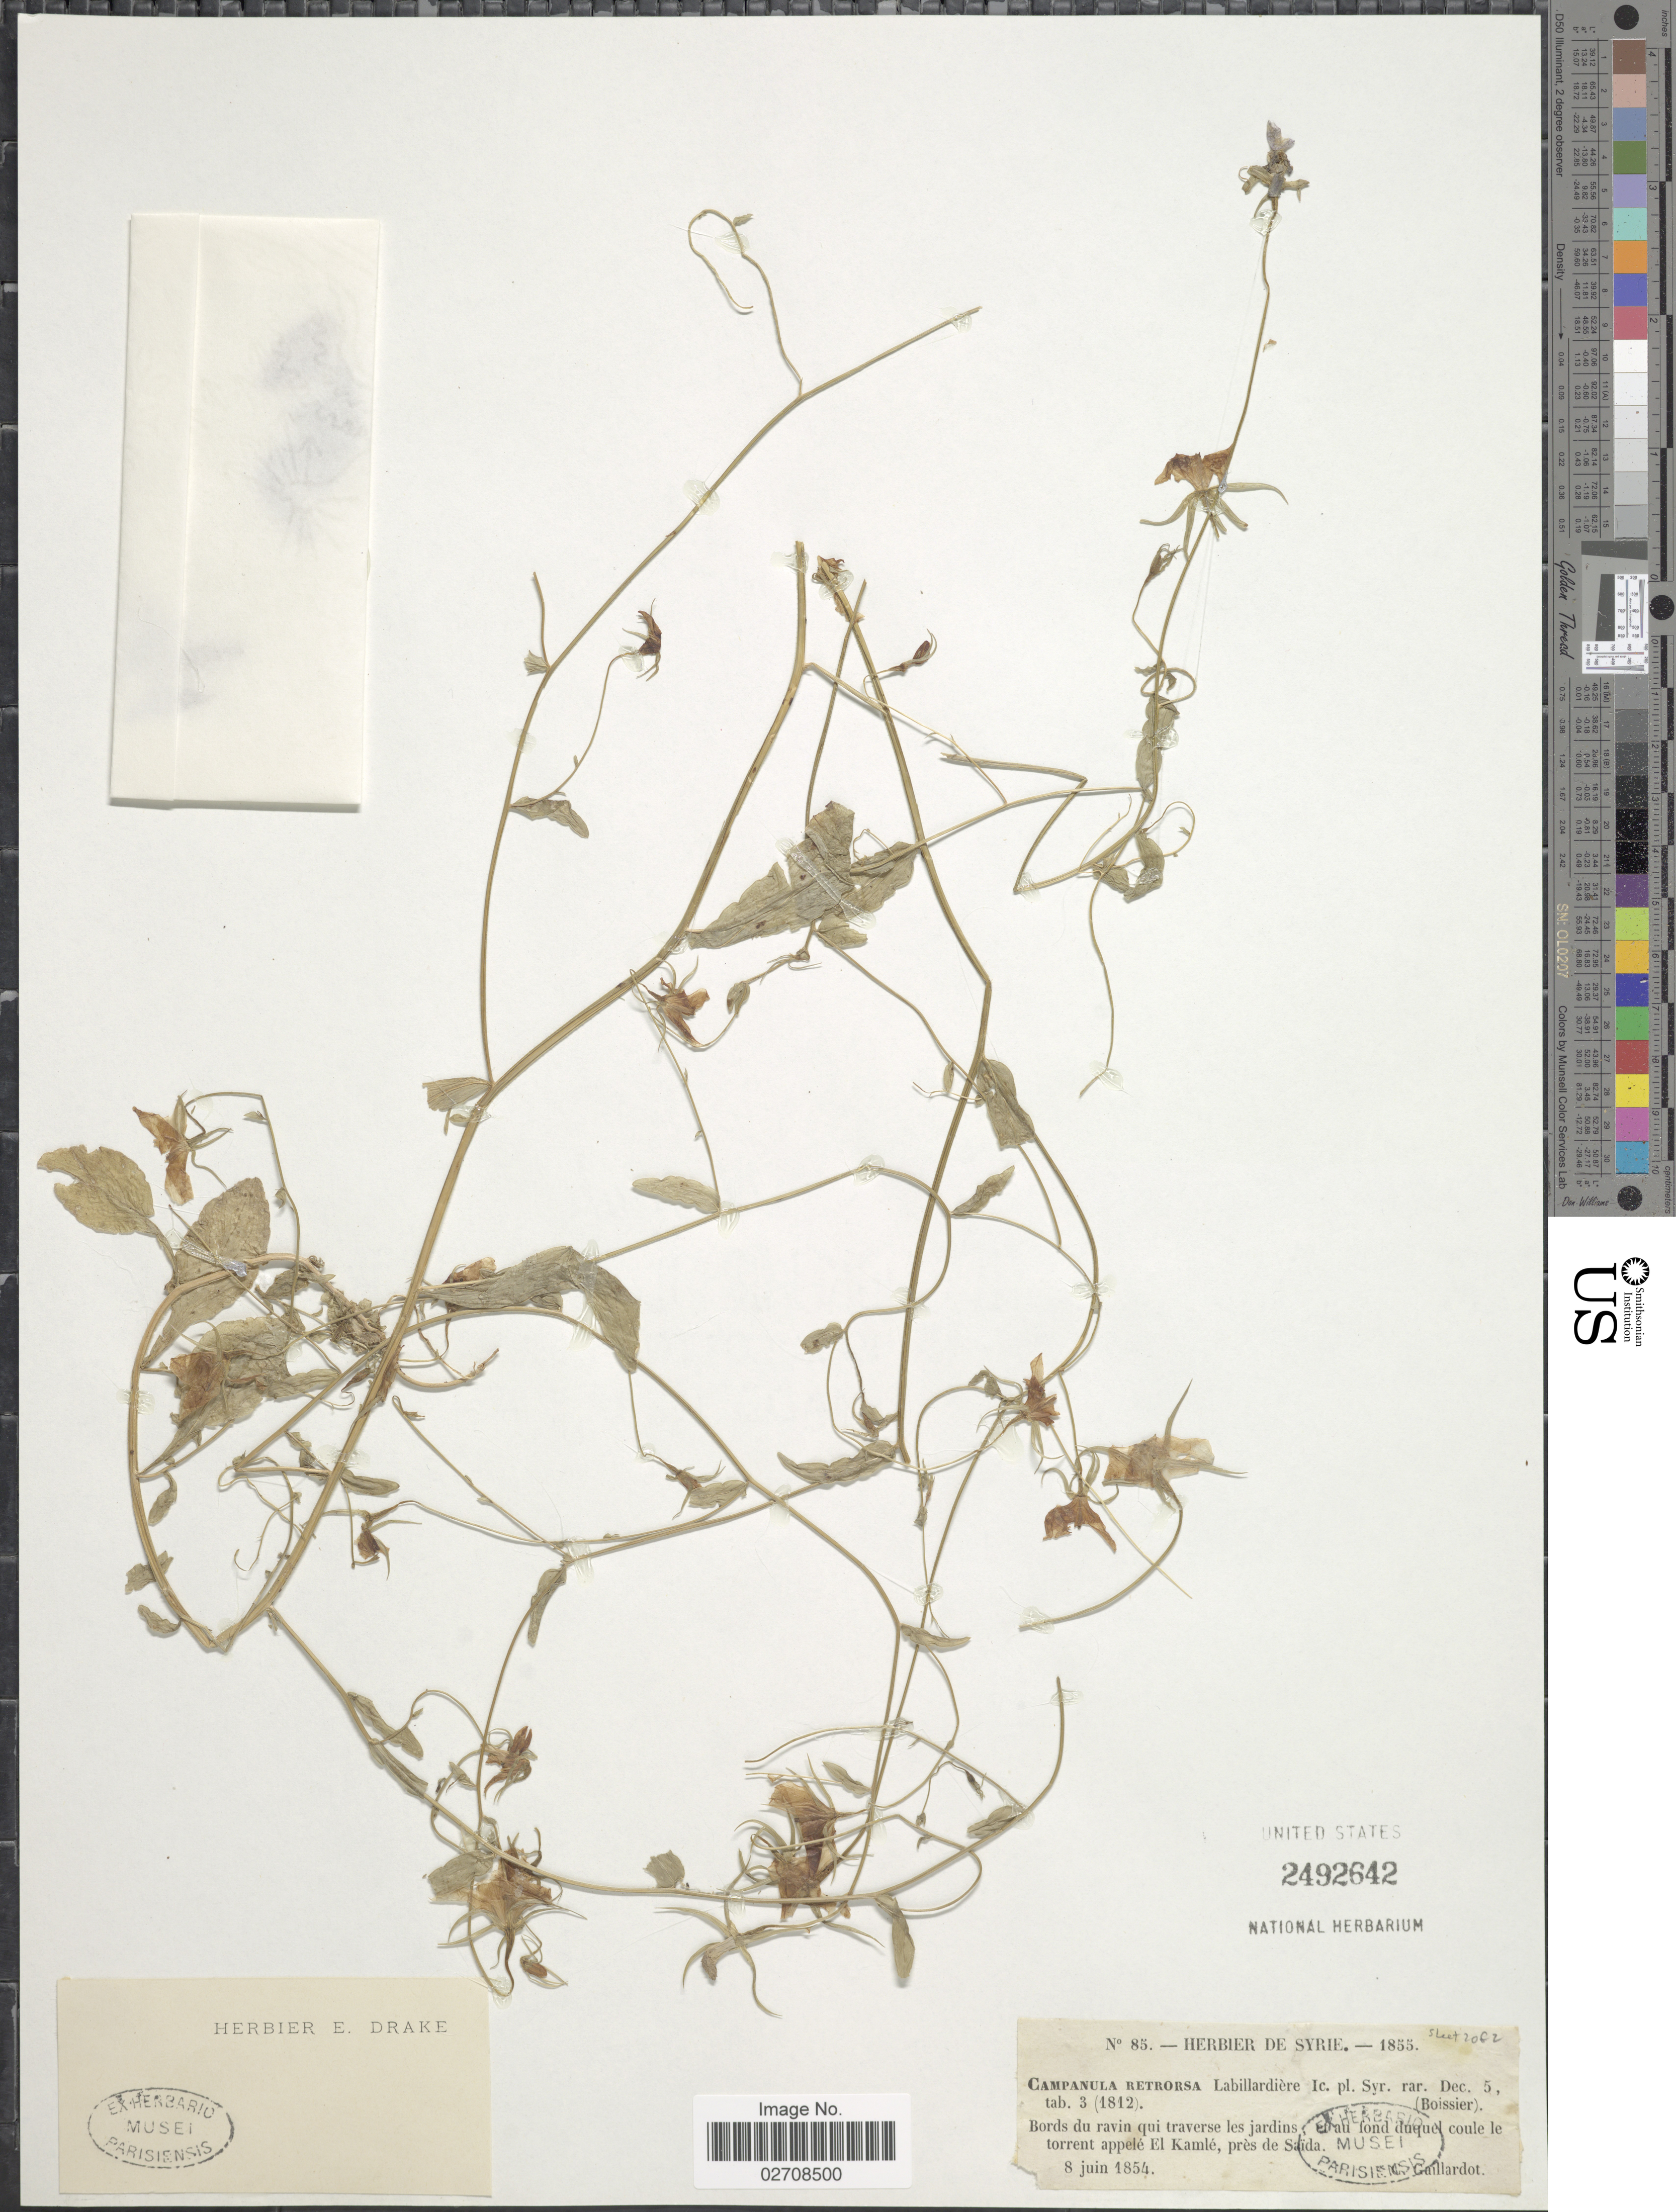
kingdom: Plantae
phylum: Tracheophyta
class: Magnoliopsida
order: Asterales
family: Campanulaceae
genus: Campanula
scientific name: Campanula retrorsa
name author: Labill.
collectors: C. Gaillardot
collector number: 85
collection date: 1854-06-08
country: Syria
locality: Bords du ravin qui traverse les jardins, et au fond duquel coule le torrent appele El Kamle, pres de Saida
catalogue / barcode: US 2492642